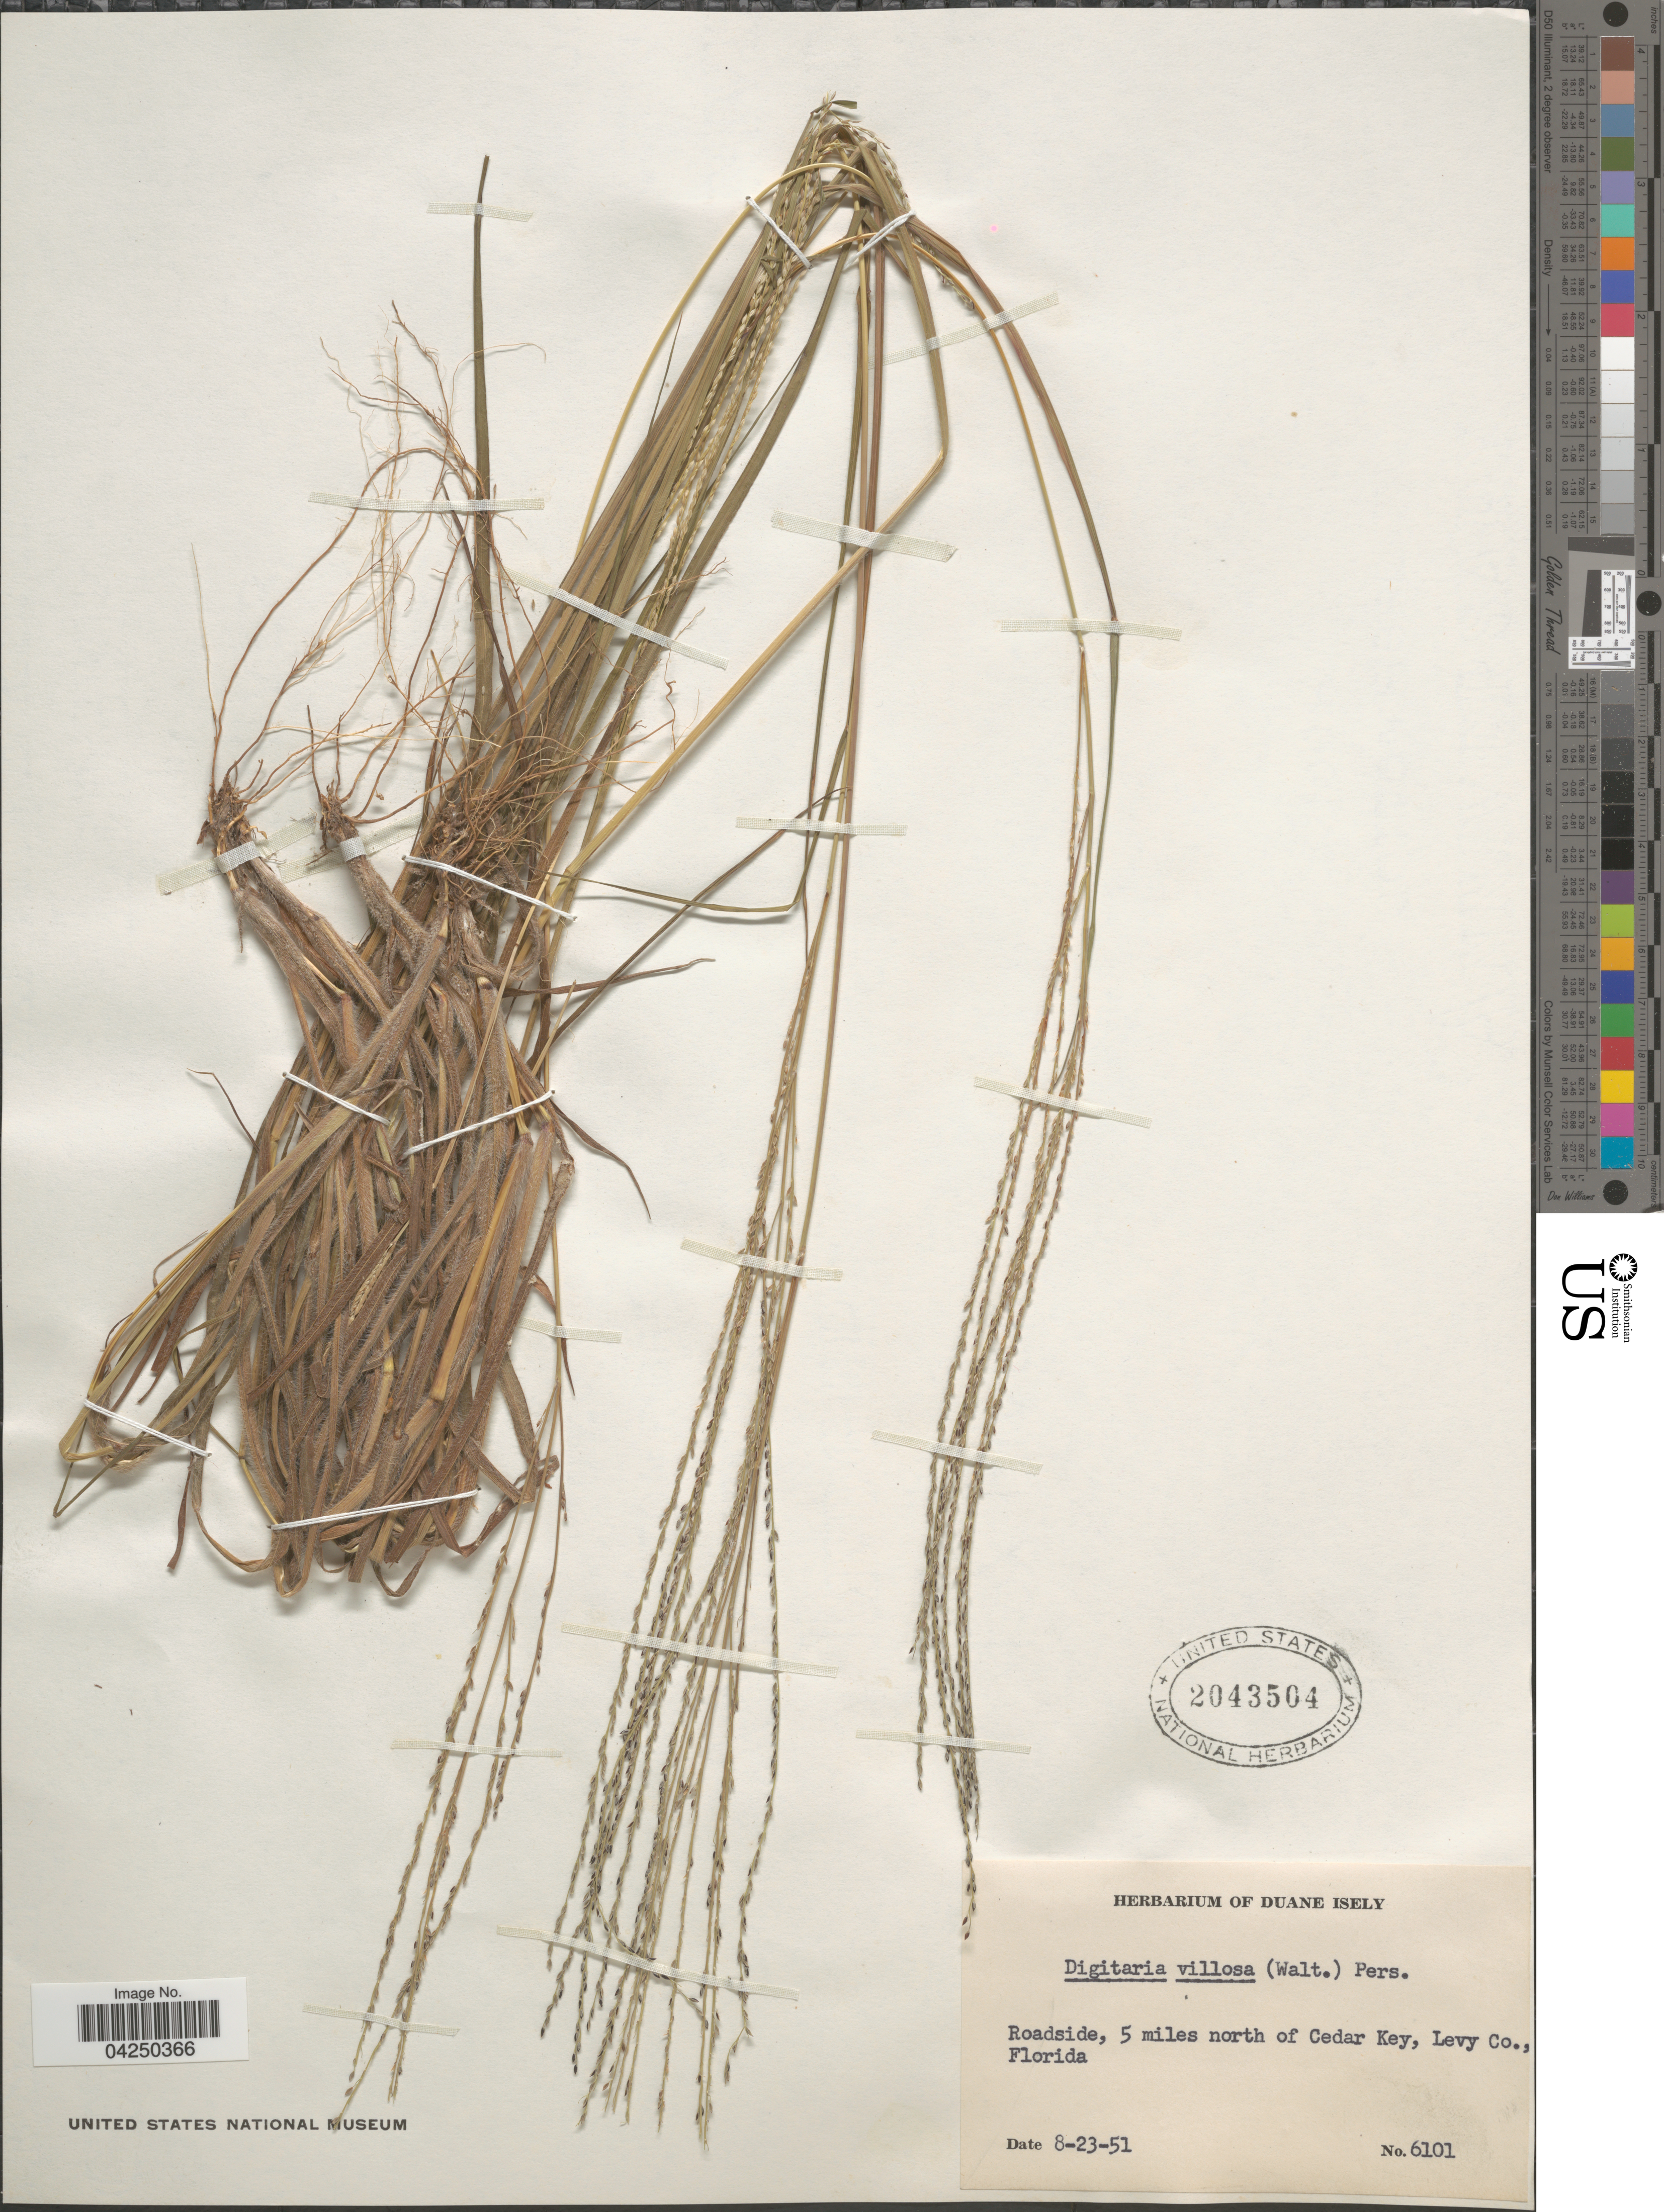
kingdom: Plantae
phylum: Tracheophyta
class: Liliopsida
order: Poales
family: Poaceae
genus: Digitaria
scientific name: Digitaria villosa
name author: (Walter) Pers.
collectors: ex. herb. Duane Isely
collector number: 6101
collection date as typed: Transcribed d/m/y: 23/8/51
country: United States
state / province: Florida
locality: Roadside, 5 miles north of Cedar Key, Levy Co.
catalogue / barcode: US 2043504